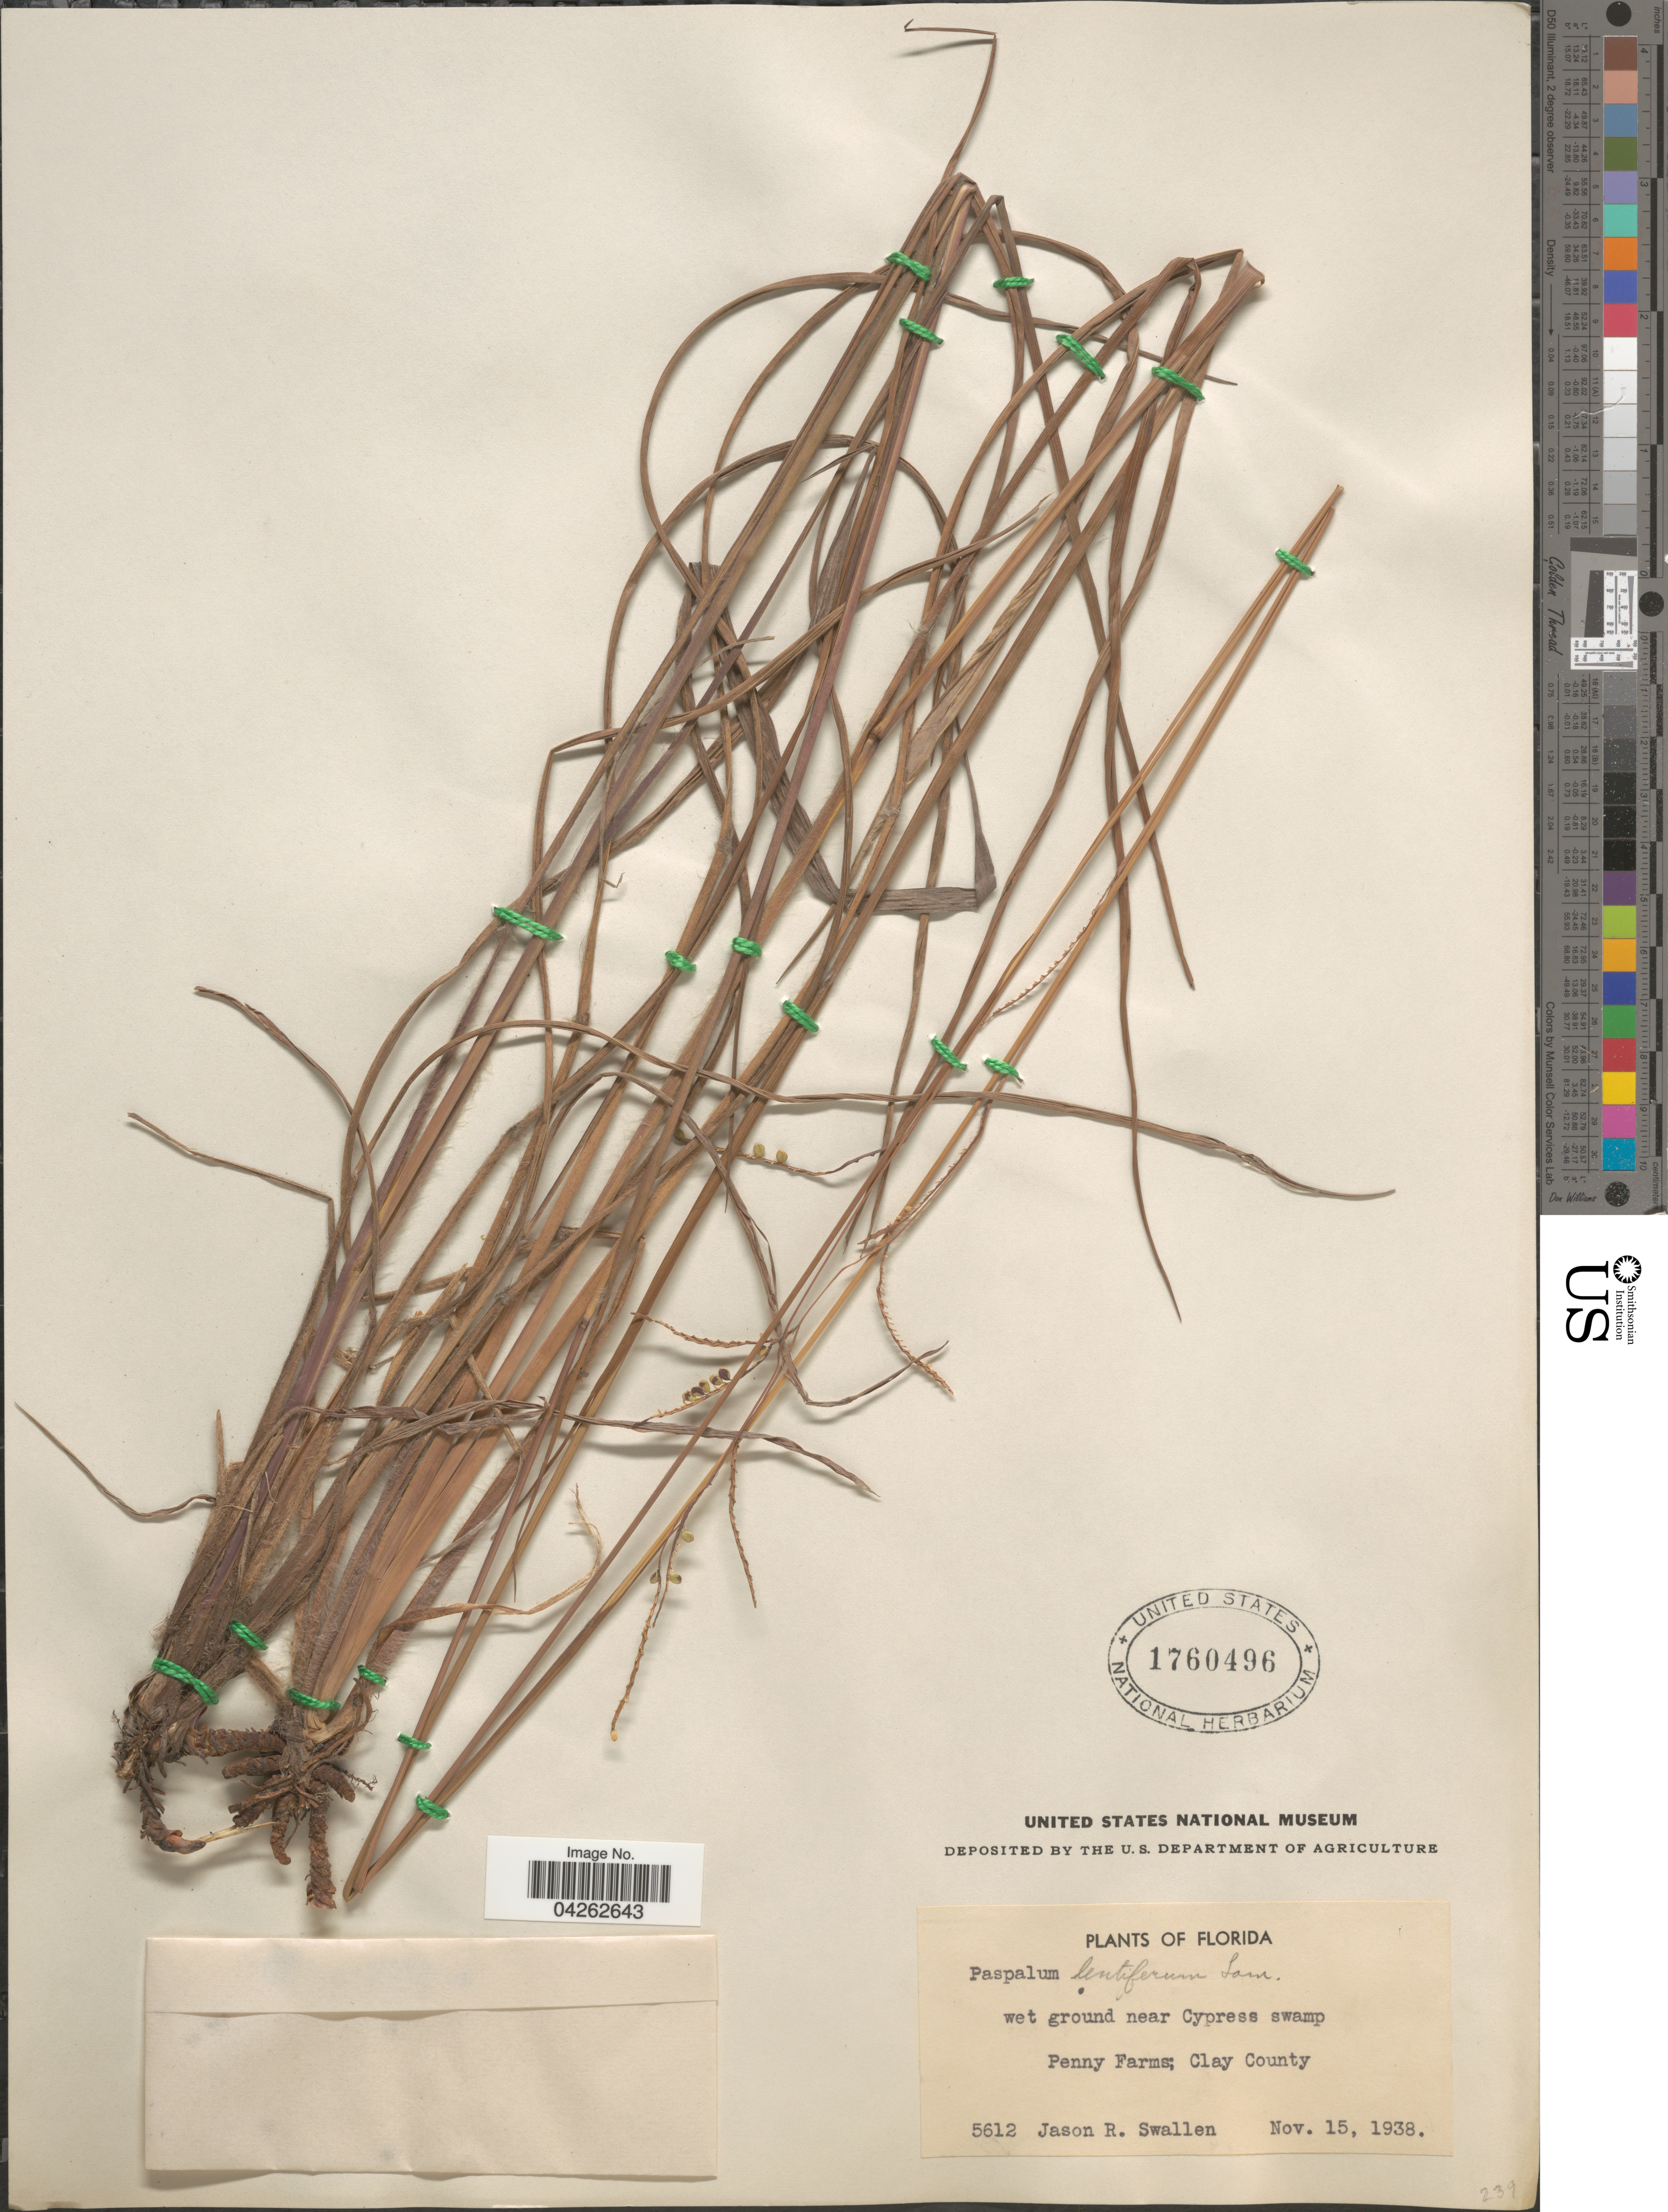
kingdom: Plantae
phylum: Tracheophyta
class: Liliopsida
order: Poales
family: Poaceae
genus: Paspalum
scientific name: Paspalum lentiferum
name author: Lam.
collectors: J. R. Swallen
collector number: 5612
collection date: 1938-11-15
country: United States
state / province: Florida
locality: Wet ground near Cypress swamp. Penny Farms; Clay County.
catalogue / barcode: US 1760496